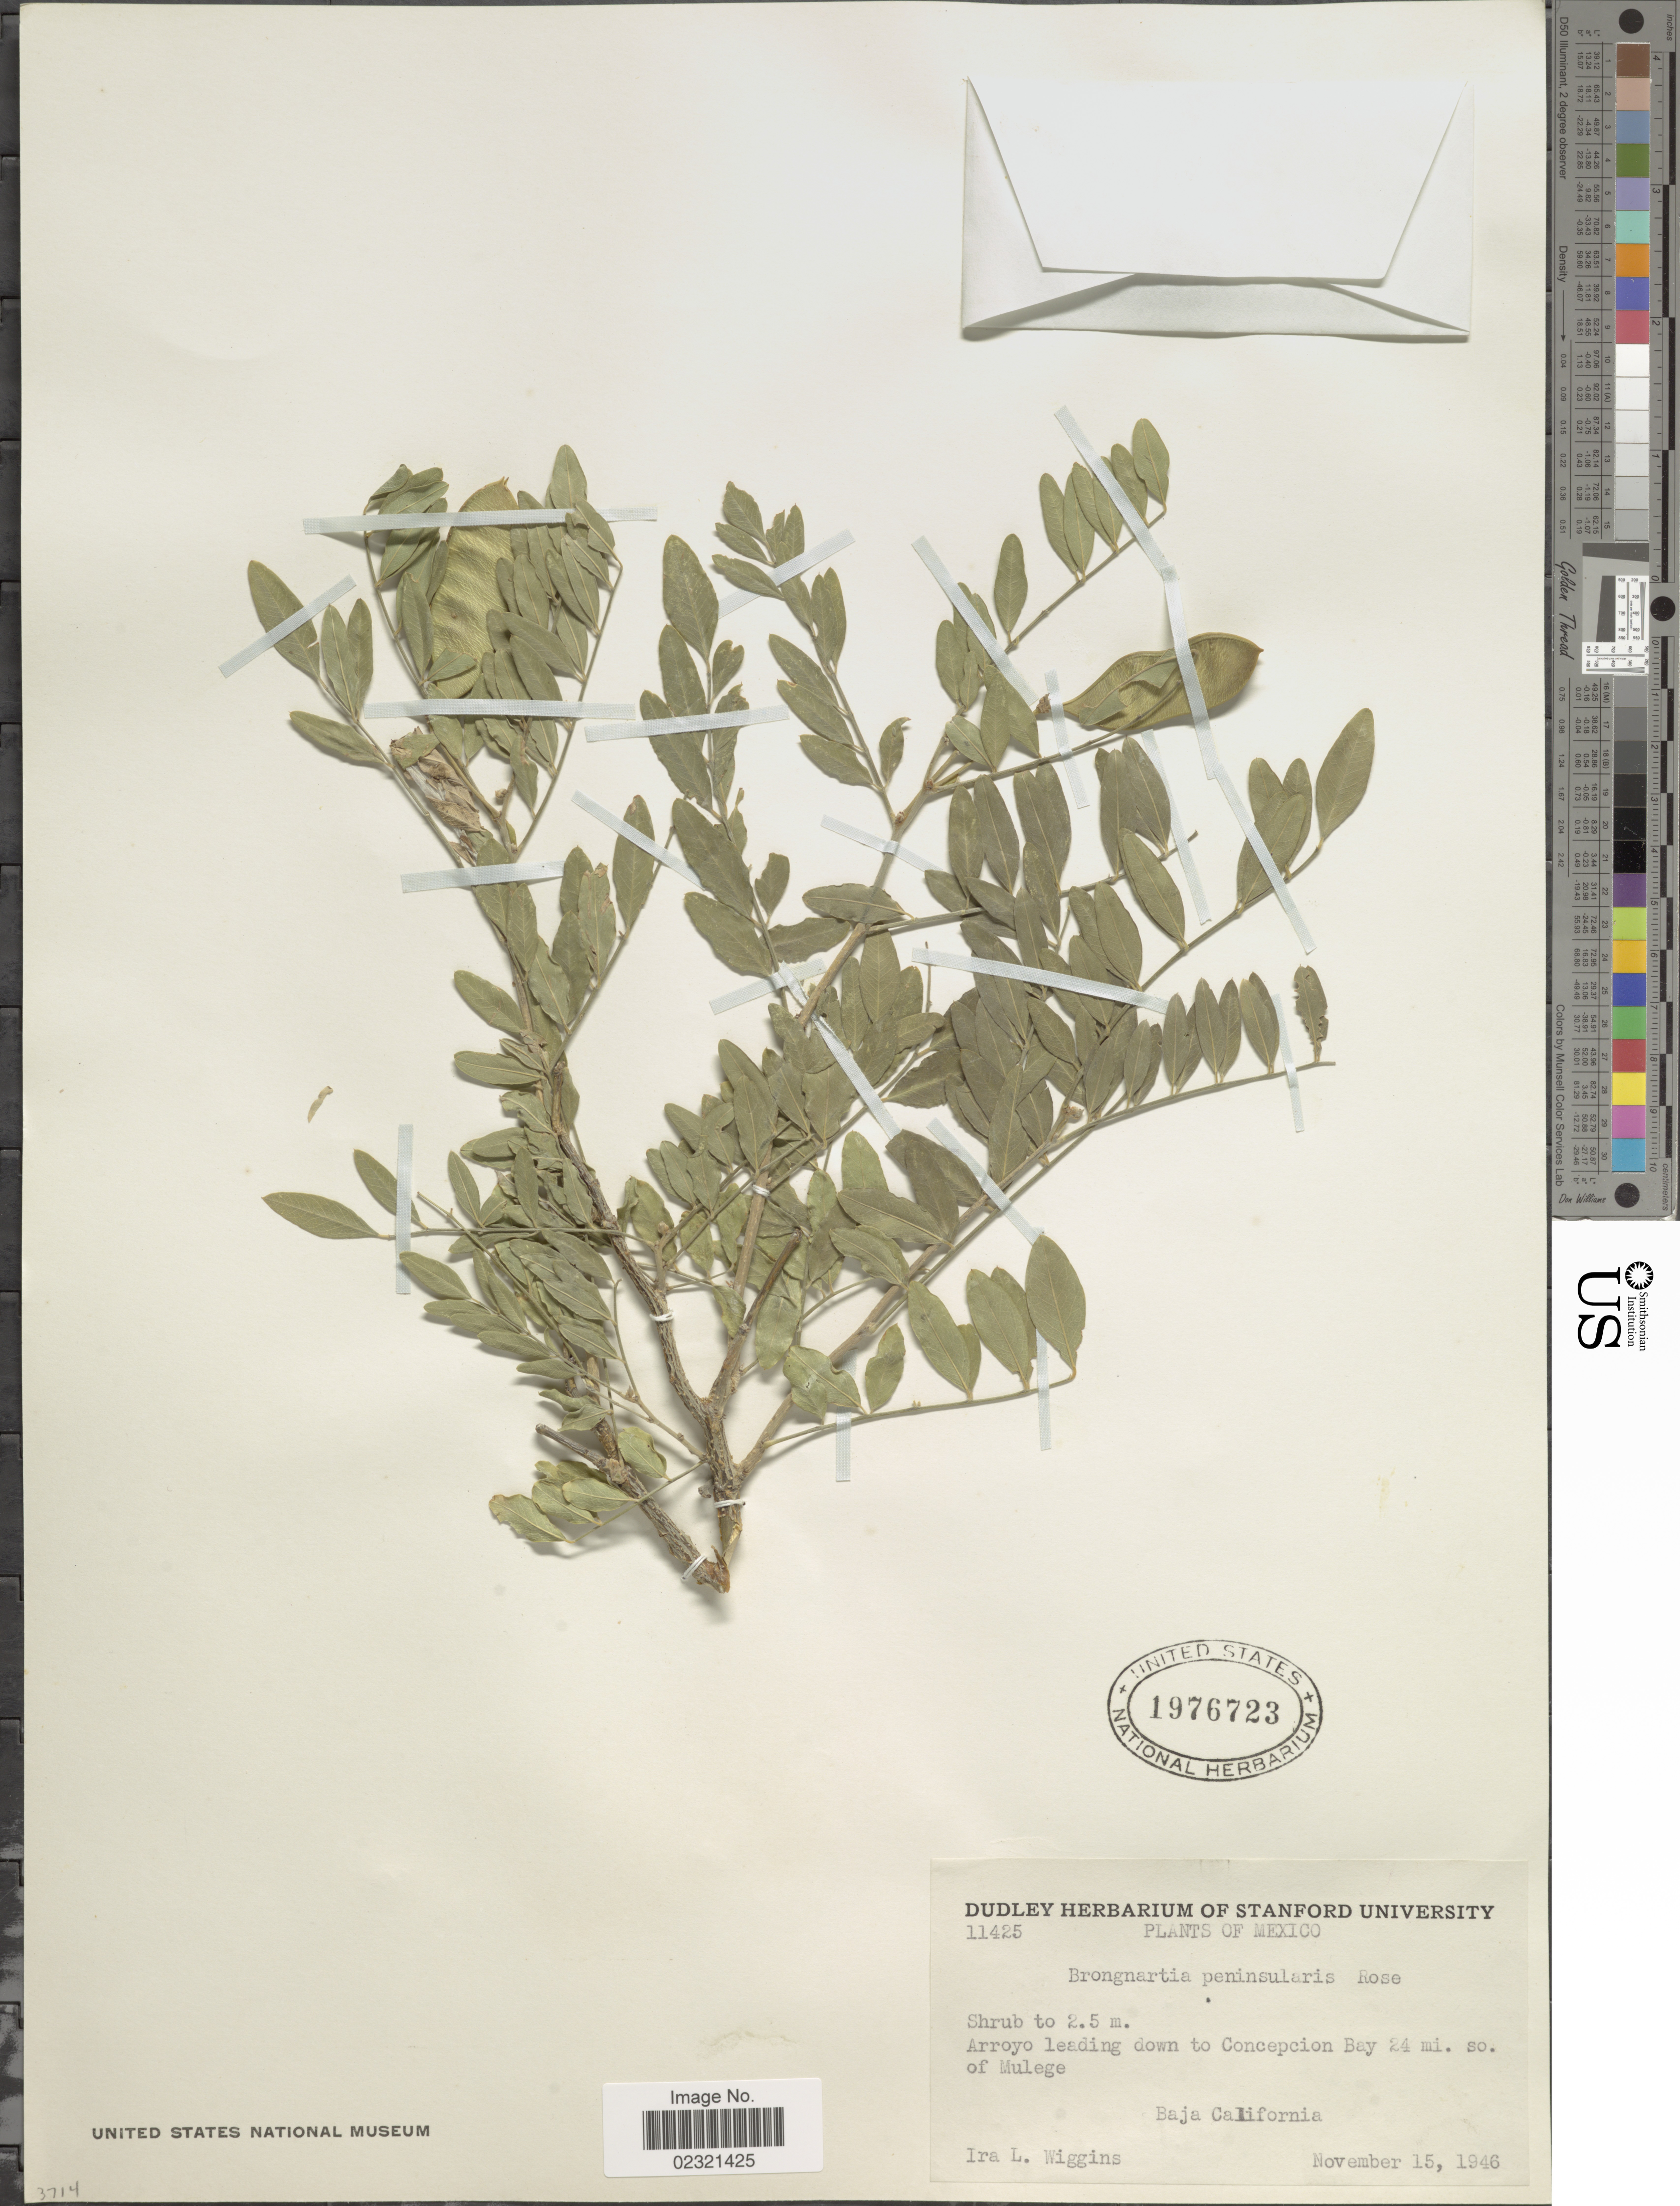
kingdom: Plantae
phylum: Tracheophyta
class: Magnoliopsida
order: Fabales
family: Fabaceae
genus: Brongniartia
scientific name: Brongniartia peninsularis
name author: Rose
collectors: I. L. Wiggins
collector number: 11425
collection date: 1946-11-15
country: Mexico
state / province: Baja California Sur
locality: Arroyo leading down to Concepcion Bay 24 mi. so. of Mulege.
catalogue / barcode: US 1976723